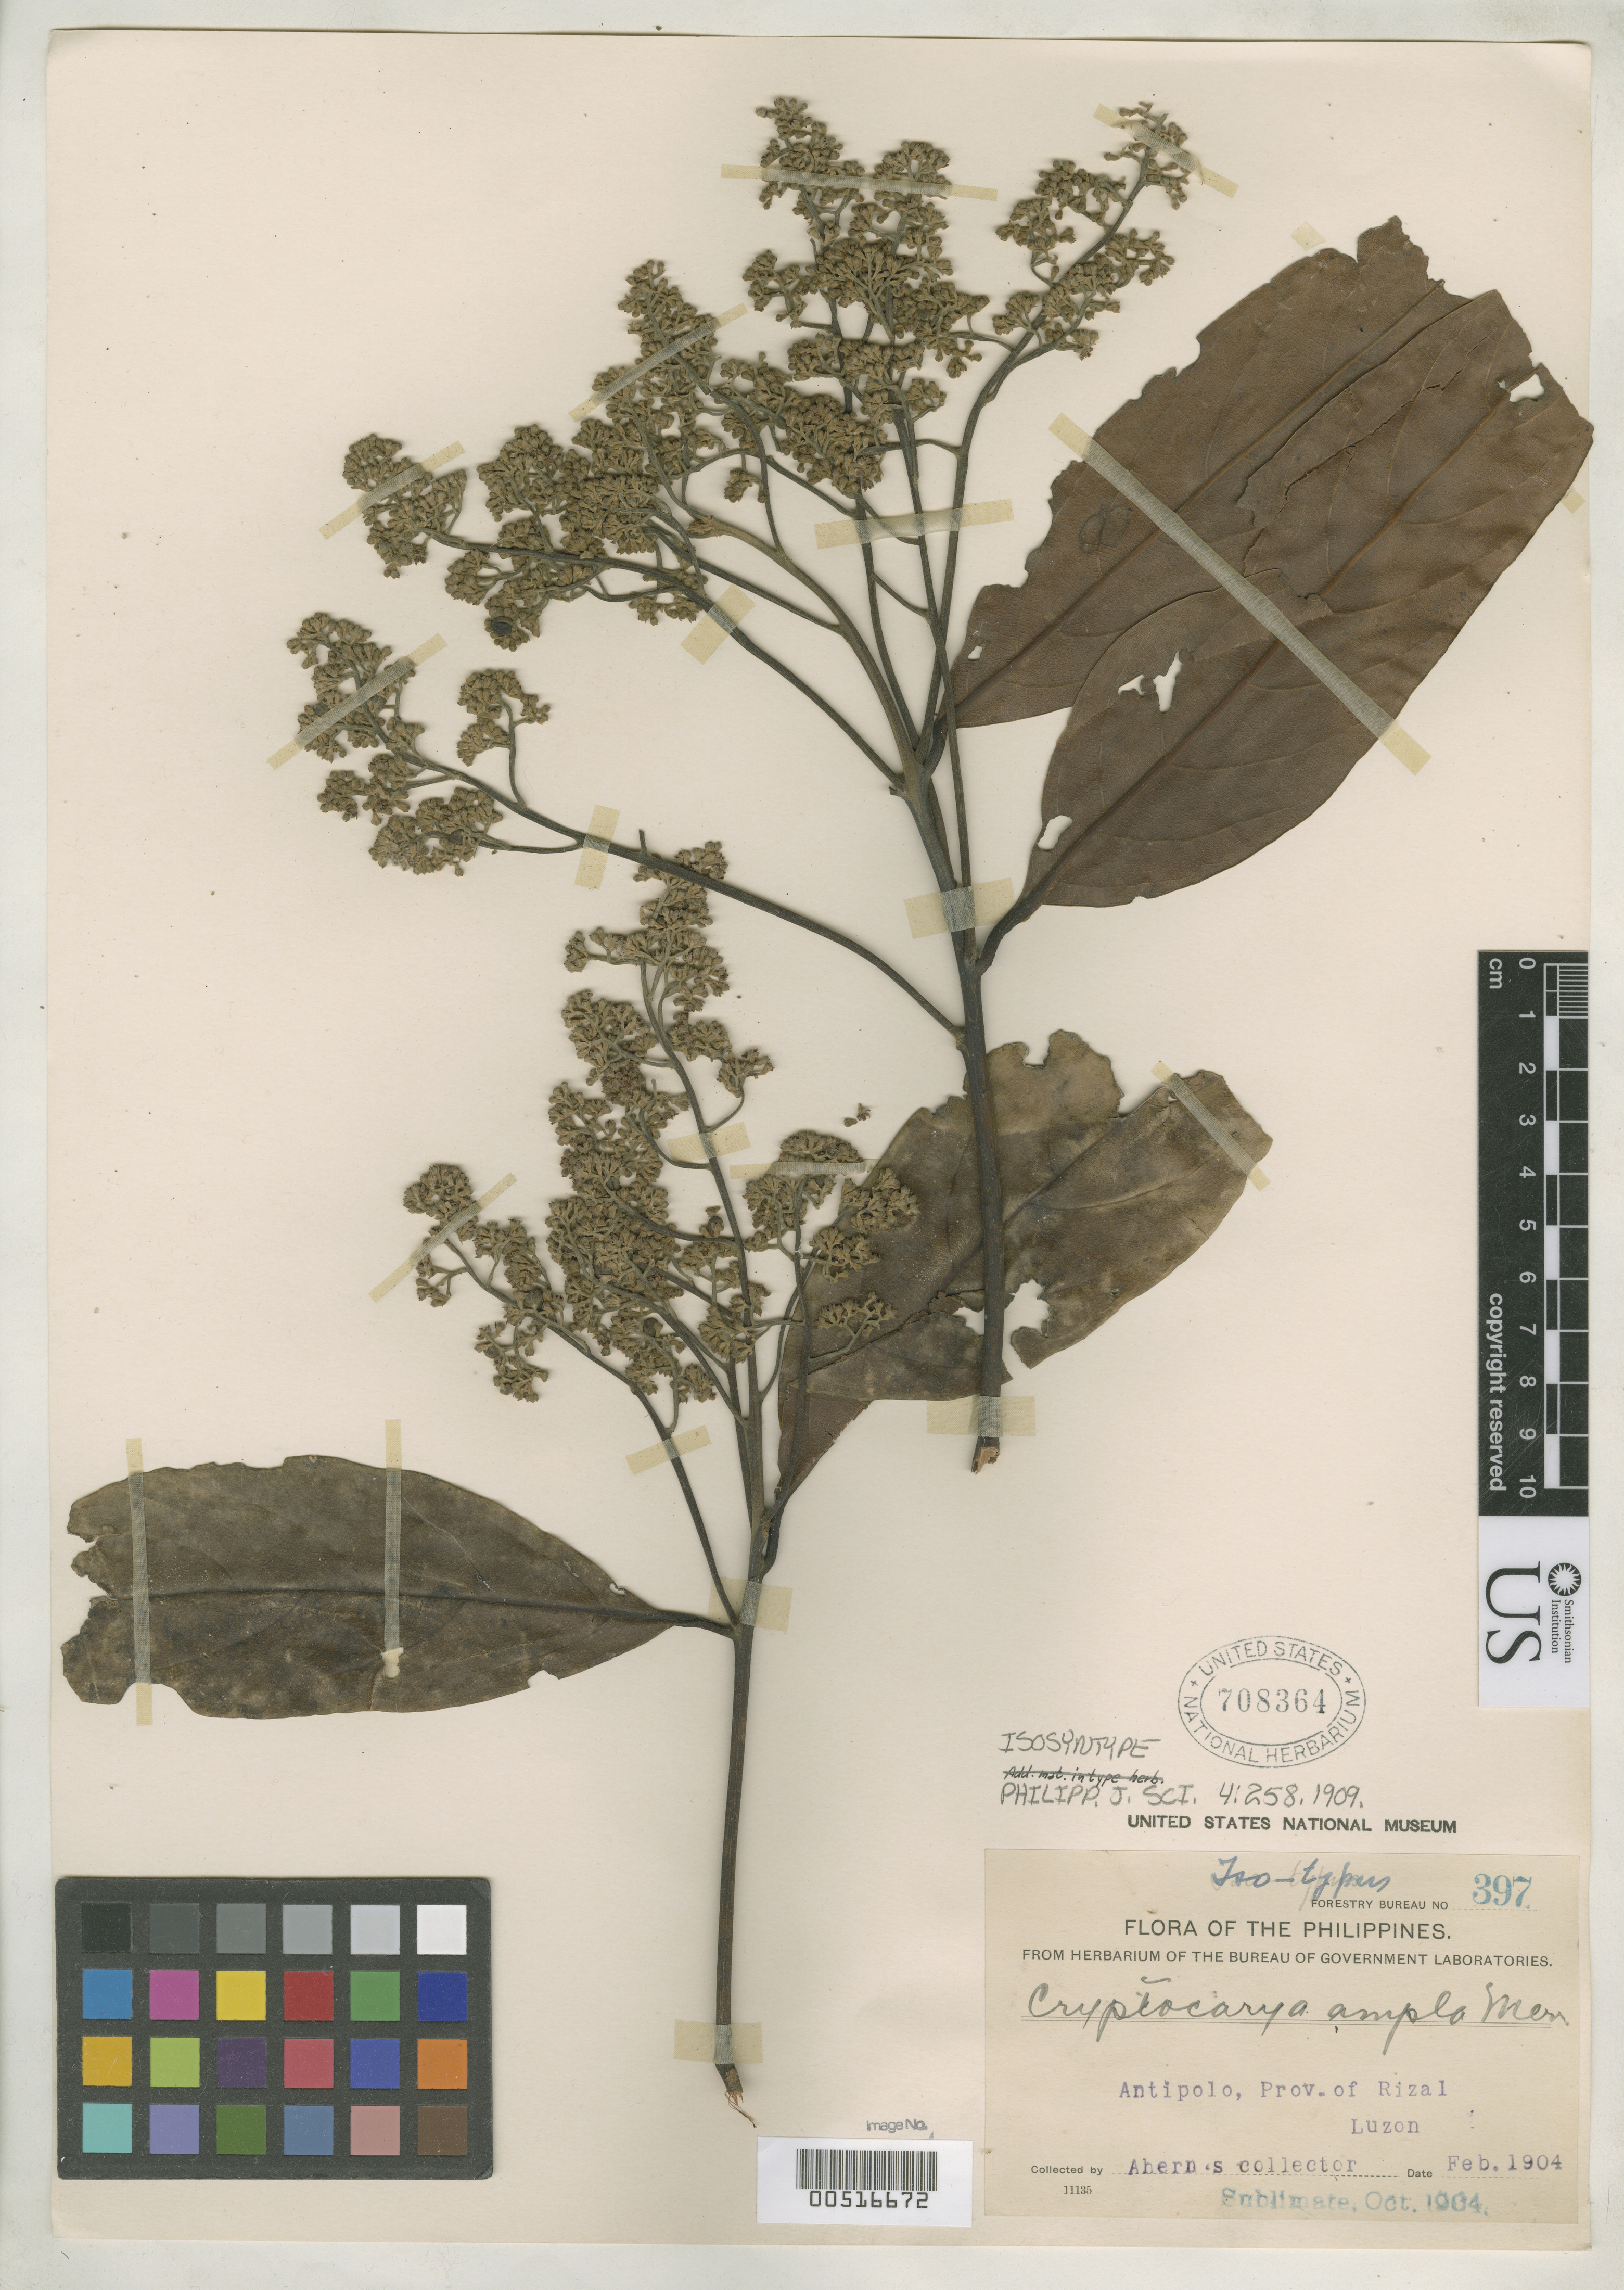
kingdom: Plantae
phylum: Tracheophyta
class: Magnoliopsida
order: Laurales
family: Lauraceae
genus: Cryptocarya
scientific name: Cryptocarya ampla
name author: Merr.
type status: Isosyntype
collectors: Ahern's collector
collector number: For. Bur. 397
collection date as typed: Feb 1904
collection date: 1904-02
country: Philippines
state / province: Calabarzon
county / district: Rizal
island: Luzon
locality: Antipolo.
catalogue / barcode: US 708364